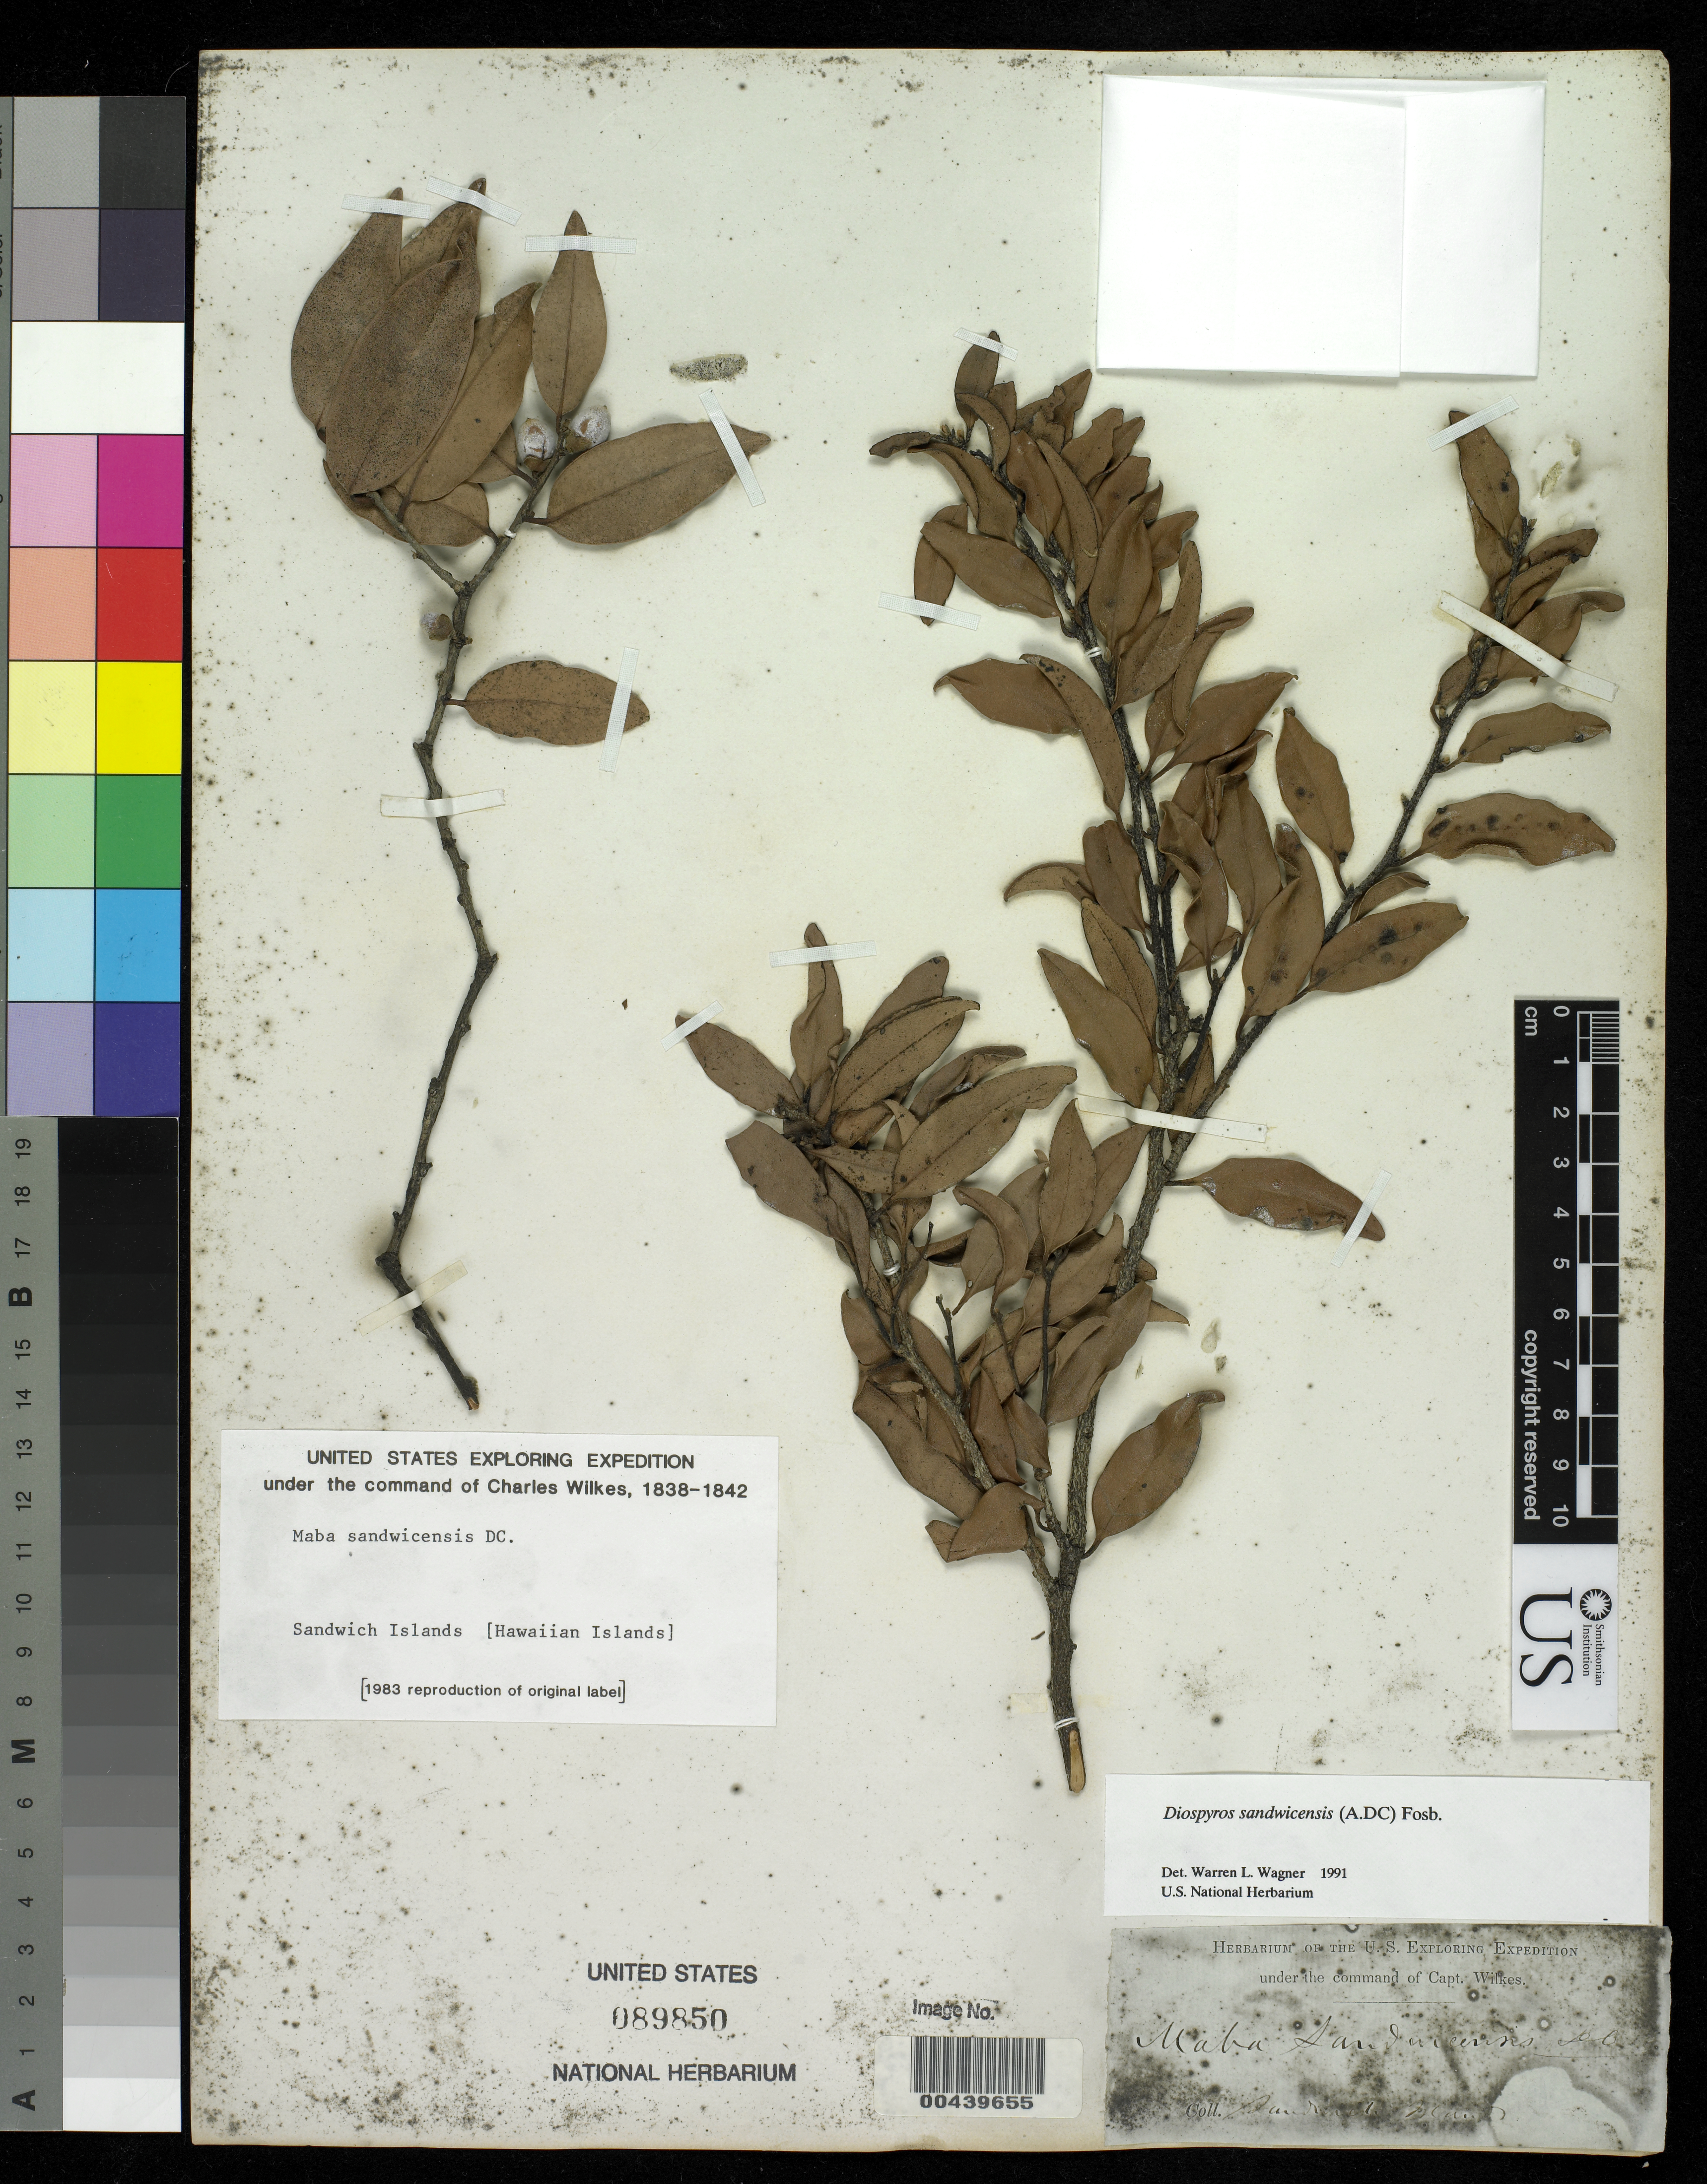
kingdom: Plantae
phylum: Tracheophyta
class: Magnoliopsida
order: Ericales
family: Ebenaceae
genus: Diospyros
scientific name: Diospyros sandwicensis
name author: (A. DC.) Fosberg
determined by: Wagner, W. L., (BOT), Smithsonian Institution - National Museum of Natural History (UNITED STATES)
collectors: Wilkes Explor. Exped.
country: United States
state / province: Hawaii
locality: Sandwich Islands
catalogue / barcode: US 89850